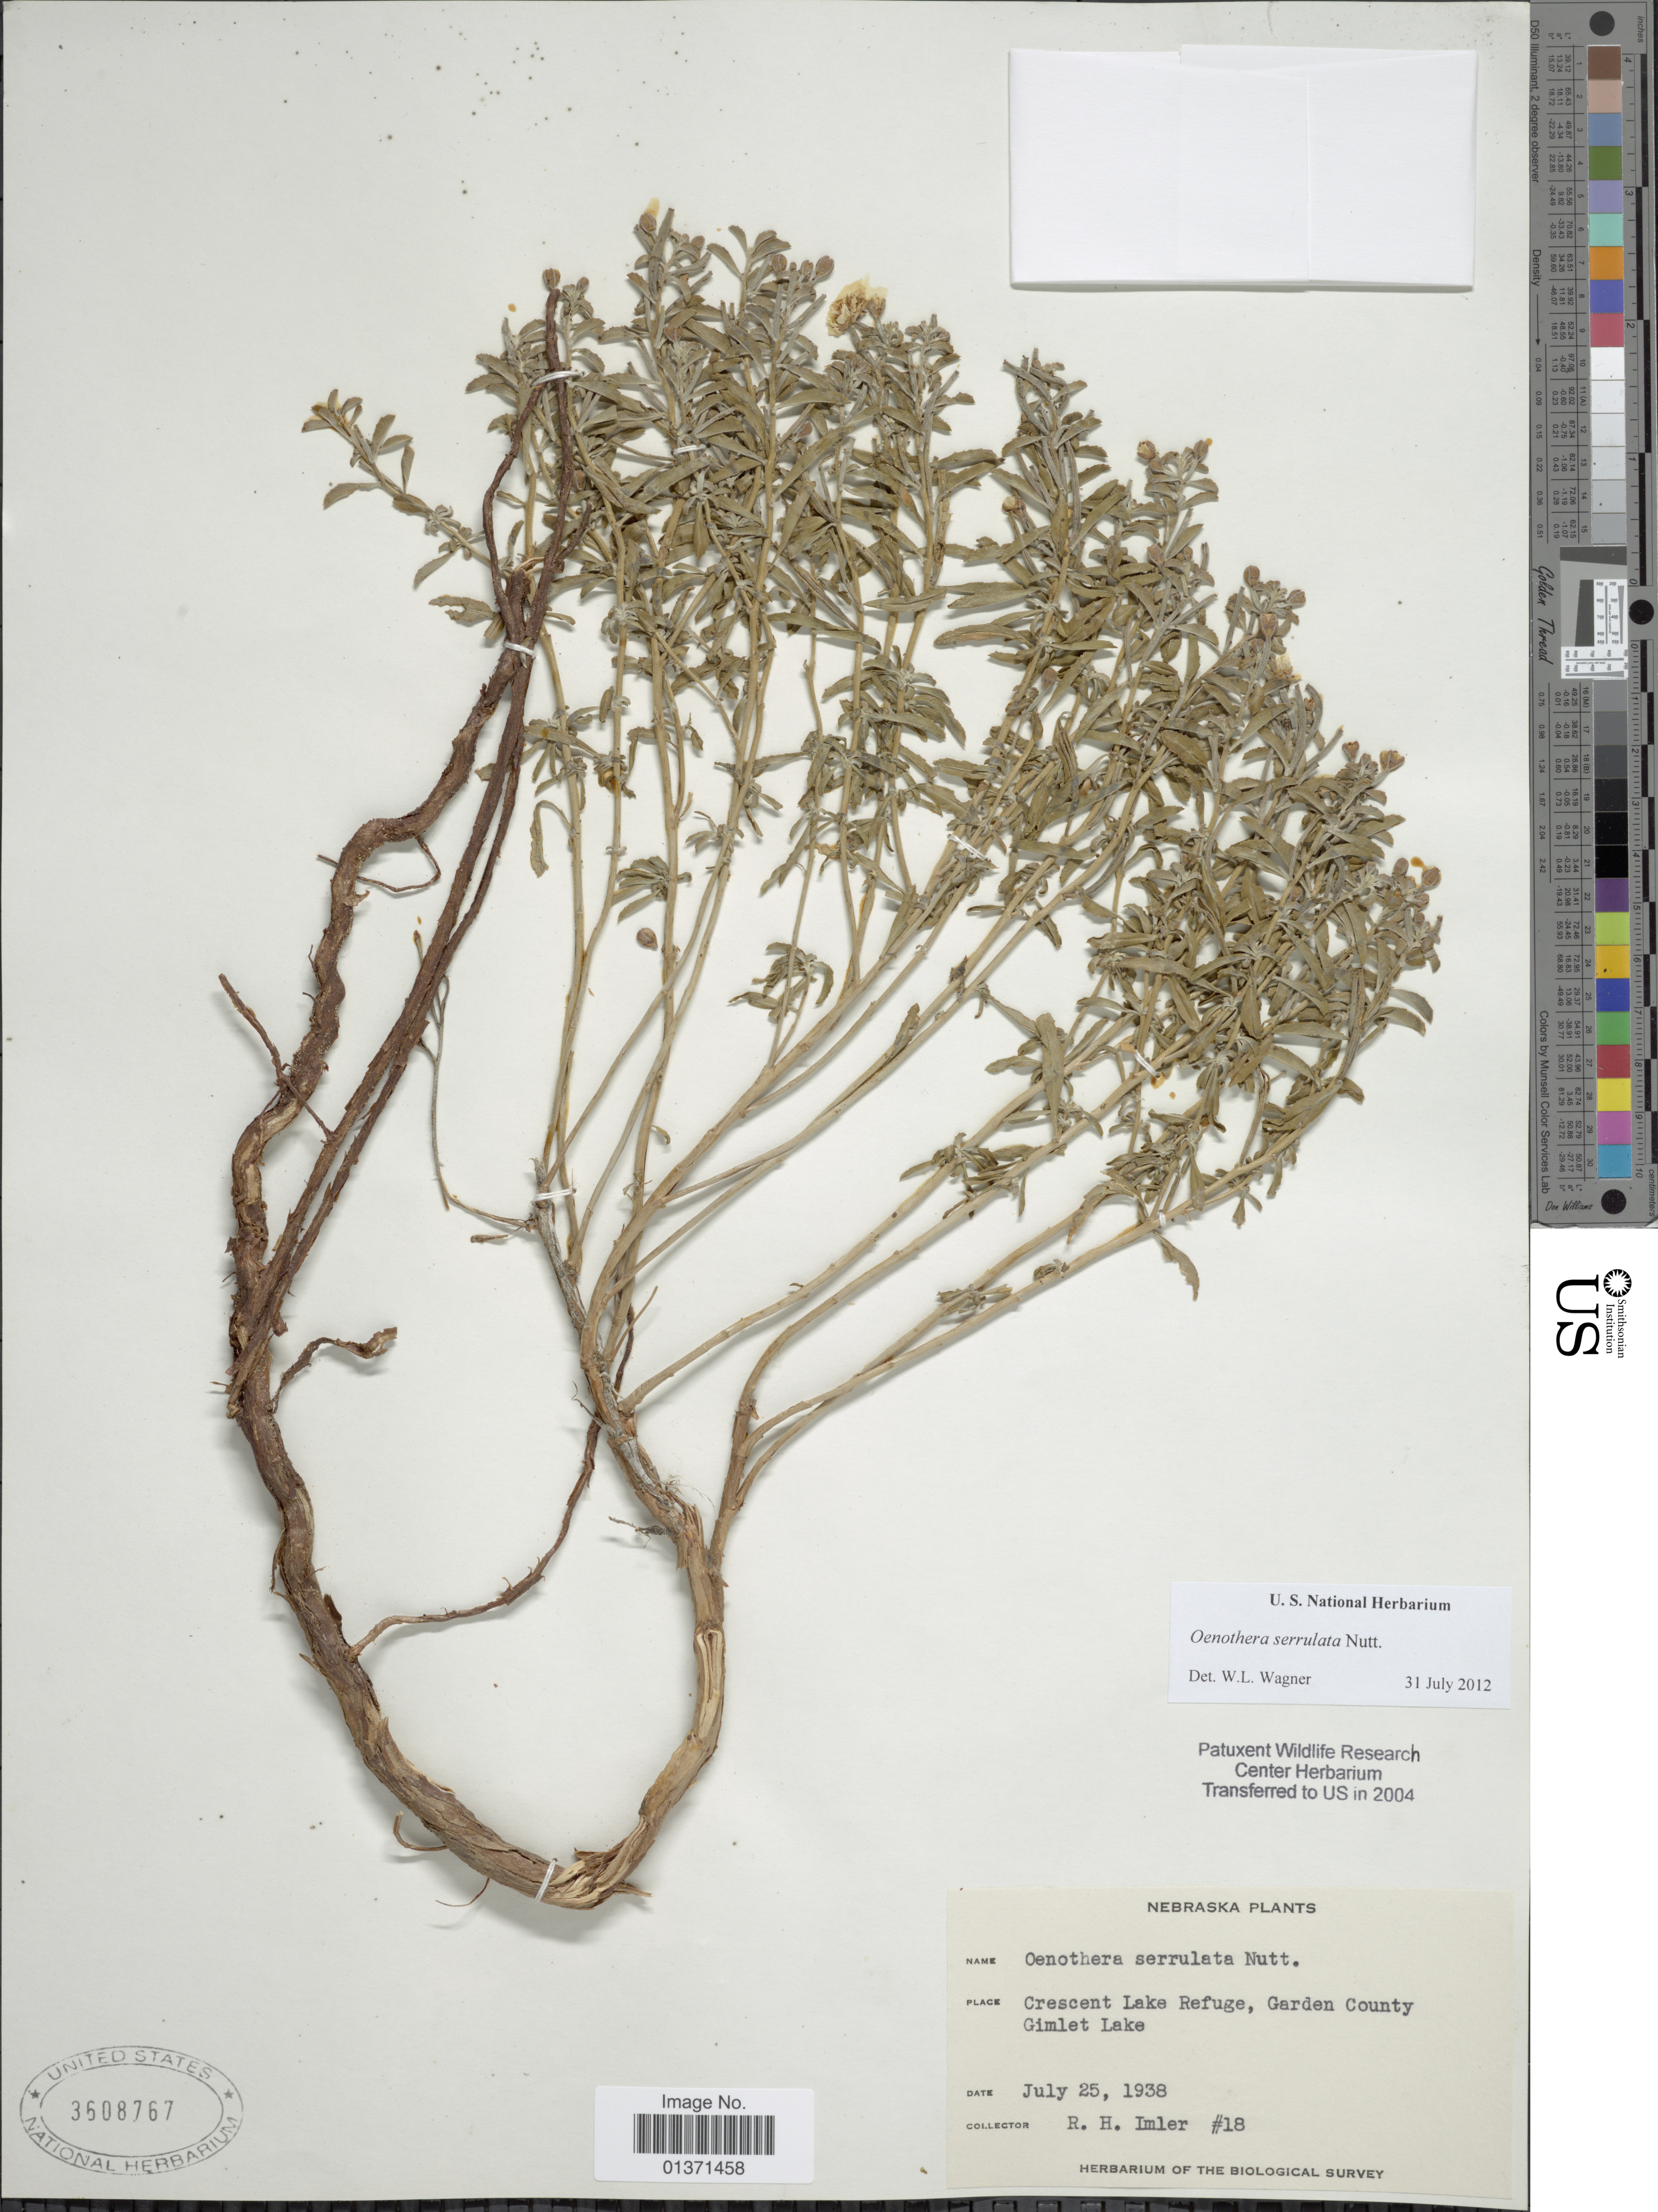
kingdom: Plantae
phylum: Tracheophyta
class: Magnoliopsida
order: Myrtales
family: Onagraceae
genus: Oenothera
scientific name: Oenothera serrulata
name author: Nutt.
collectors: R. Imler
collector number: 18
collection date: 1938-07-25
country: United States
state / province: Nebraska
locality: Crescent Lake Refuge, Garden County, Gimlet Lake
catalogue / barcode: US 3608767